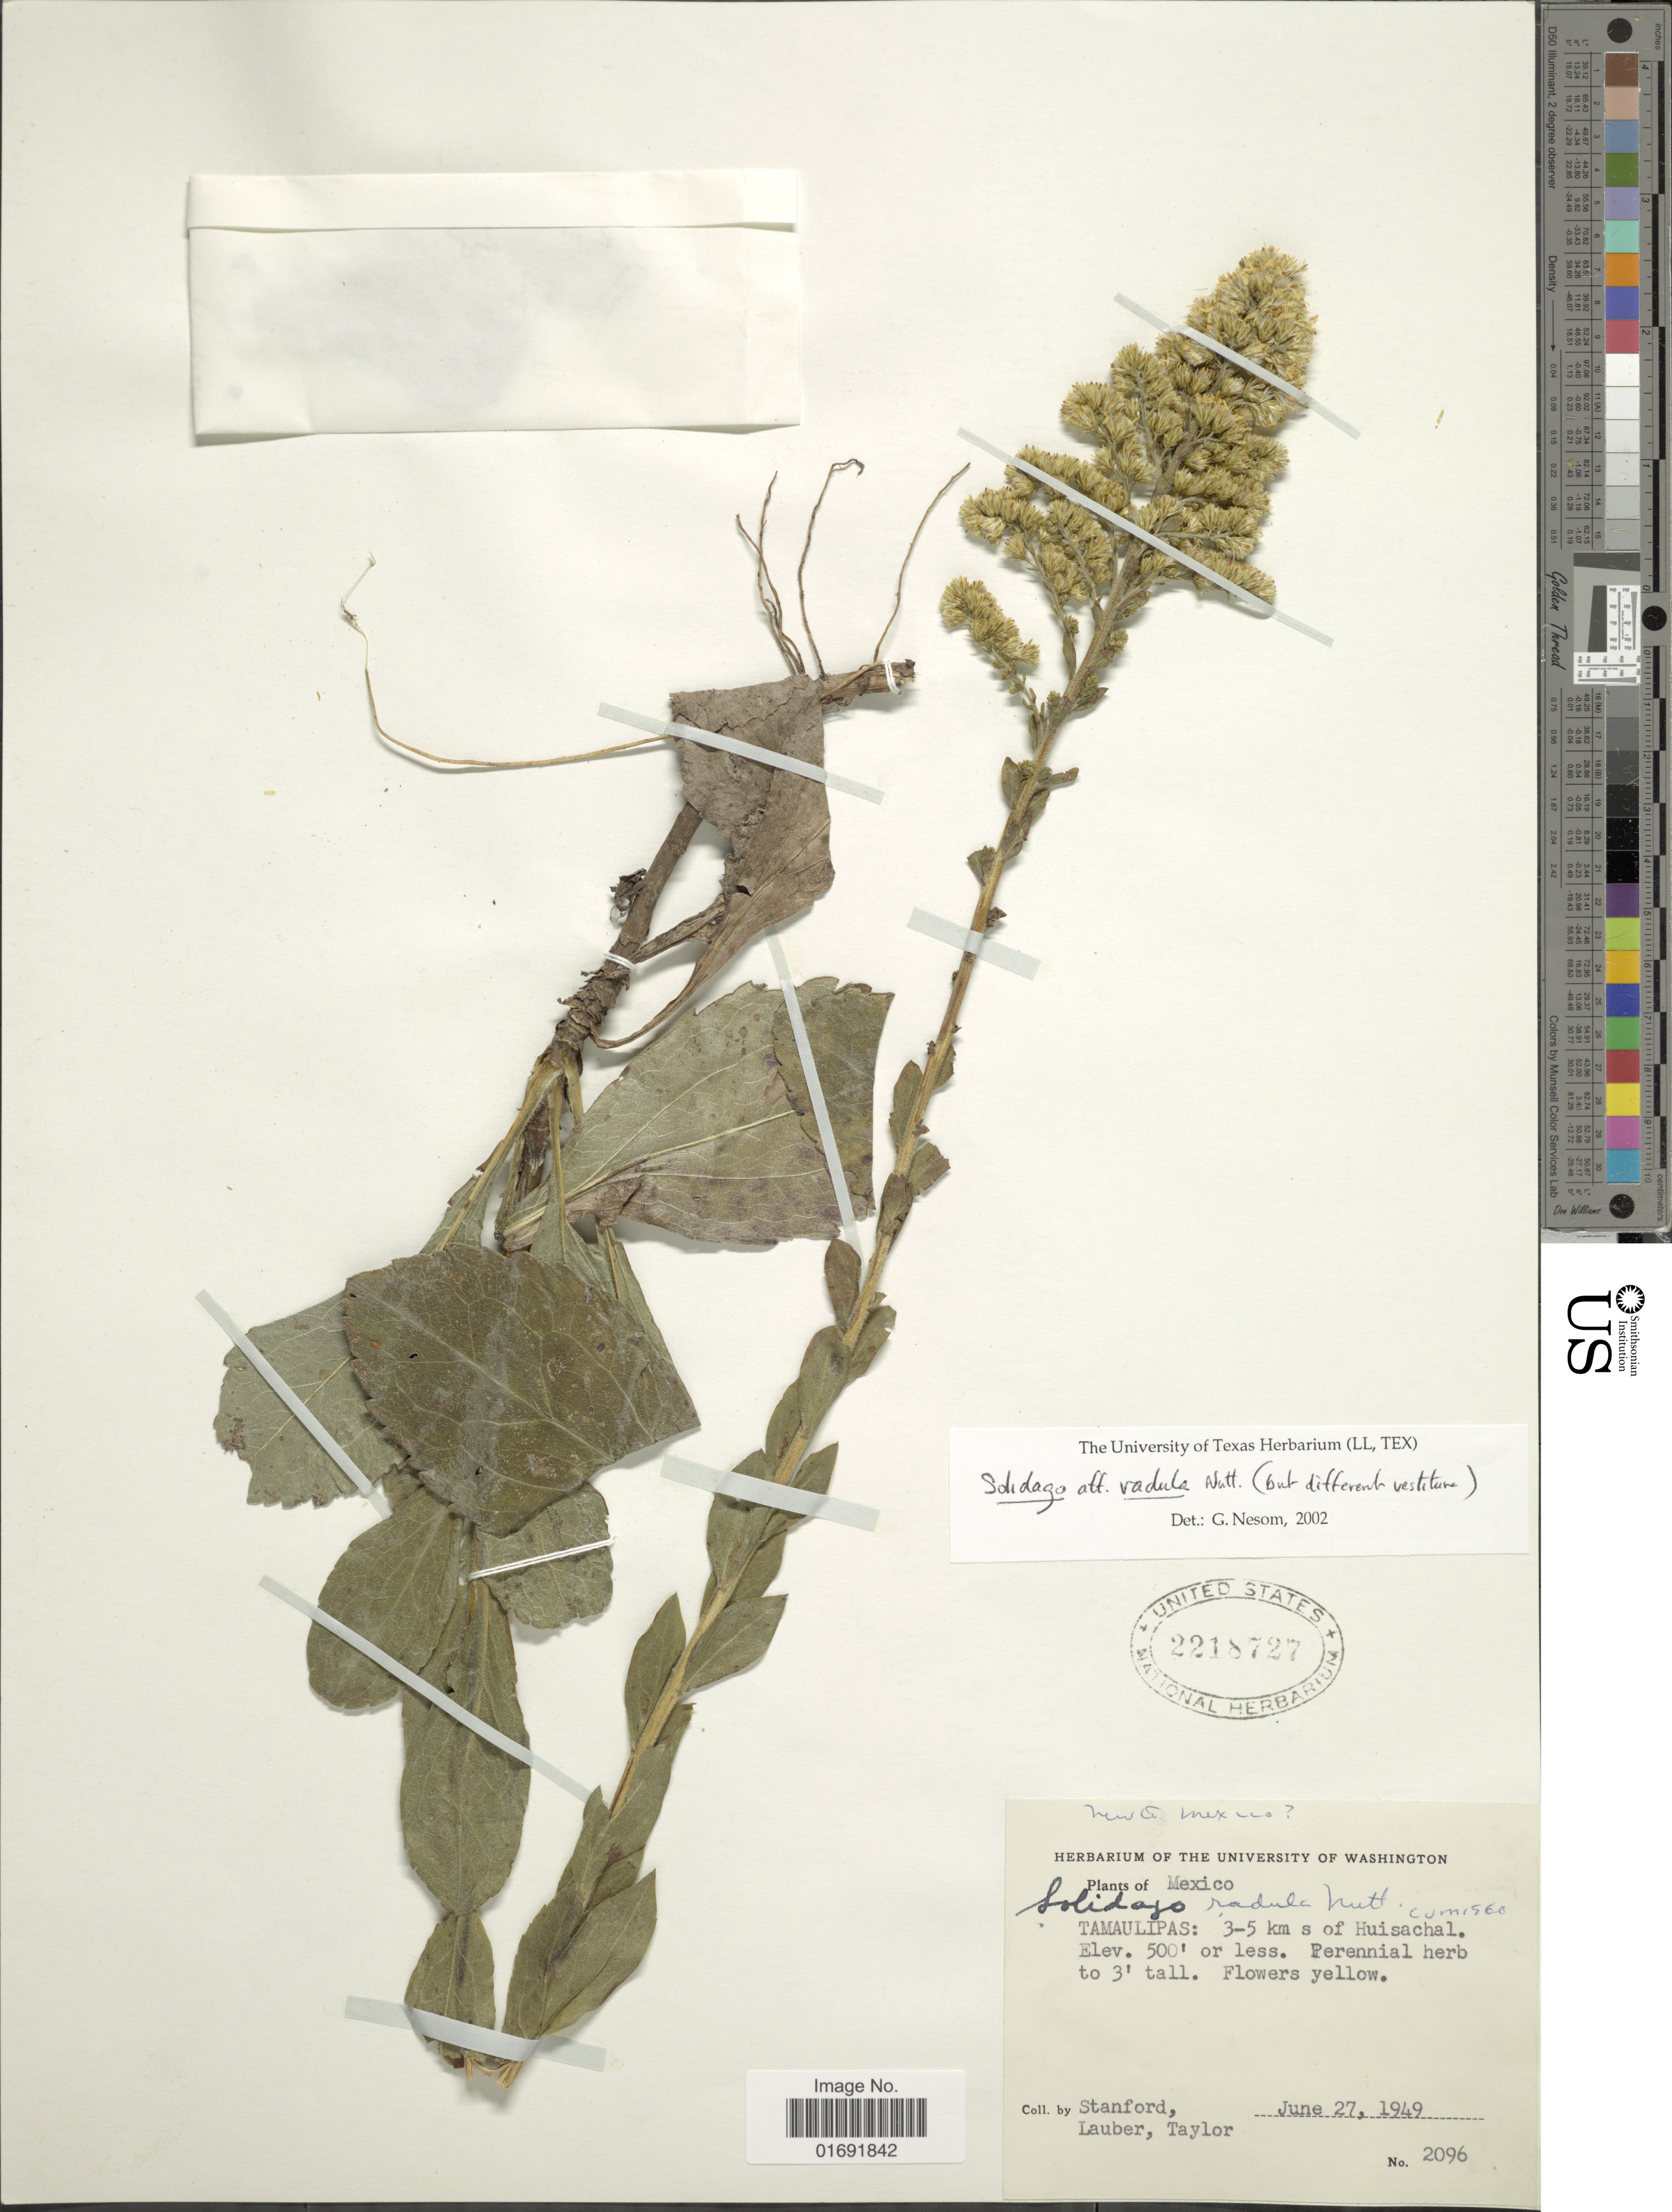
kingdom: Plantae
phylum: Tracheophyta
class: Magnoliopsida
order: Asterales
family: Asteraceae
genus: Solidago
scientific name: Solidago radula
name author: Nutt.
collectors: -. Stanford, -. Lauber & -. Taylor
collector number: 2096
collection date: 1949-06-27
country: Mexico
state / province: Tamaulipas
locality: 3-5 km s of Huisachal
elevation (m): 152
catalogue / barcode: US 2218727